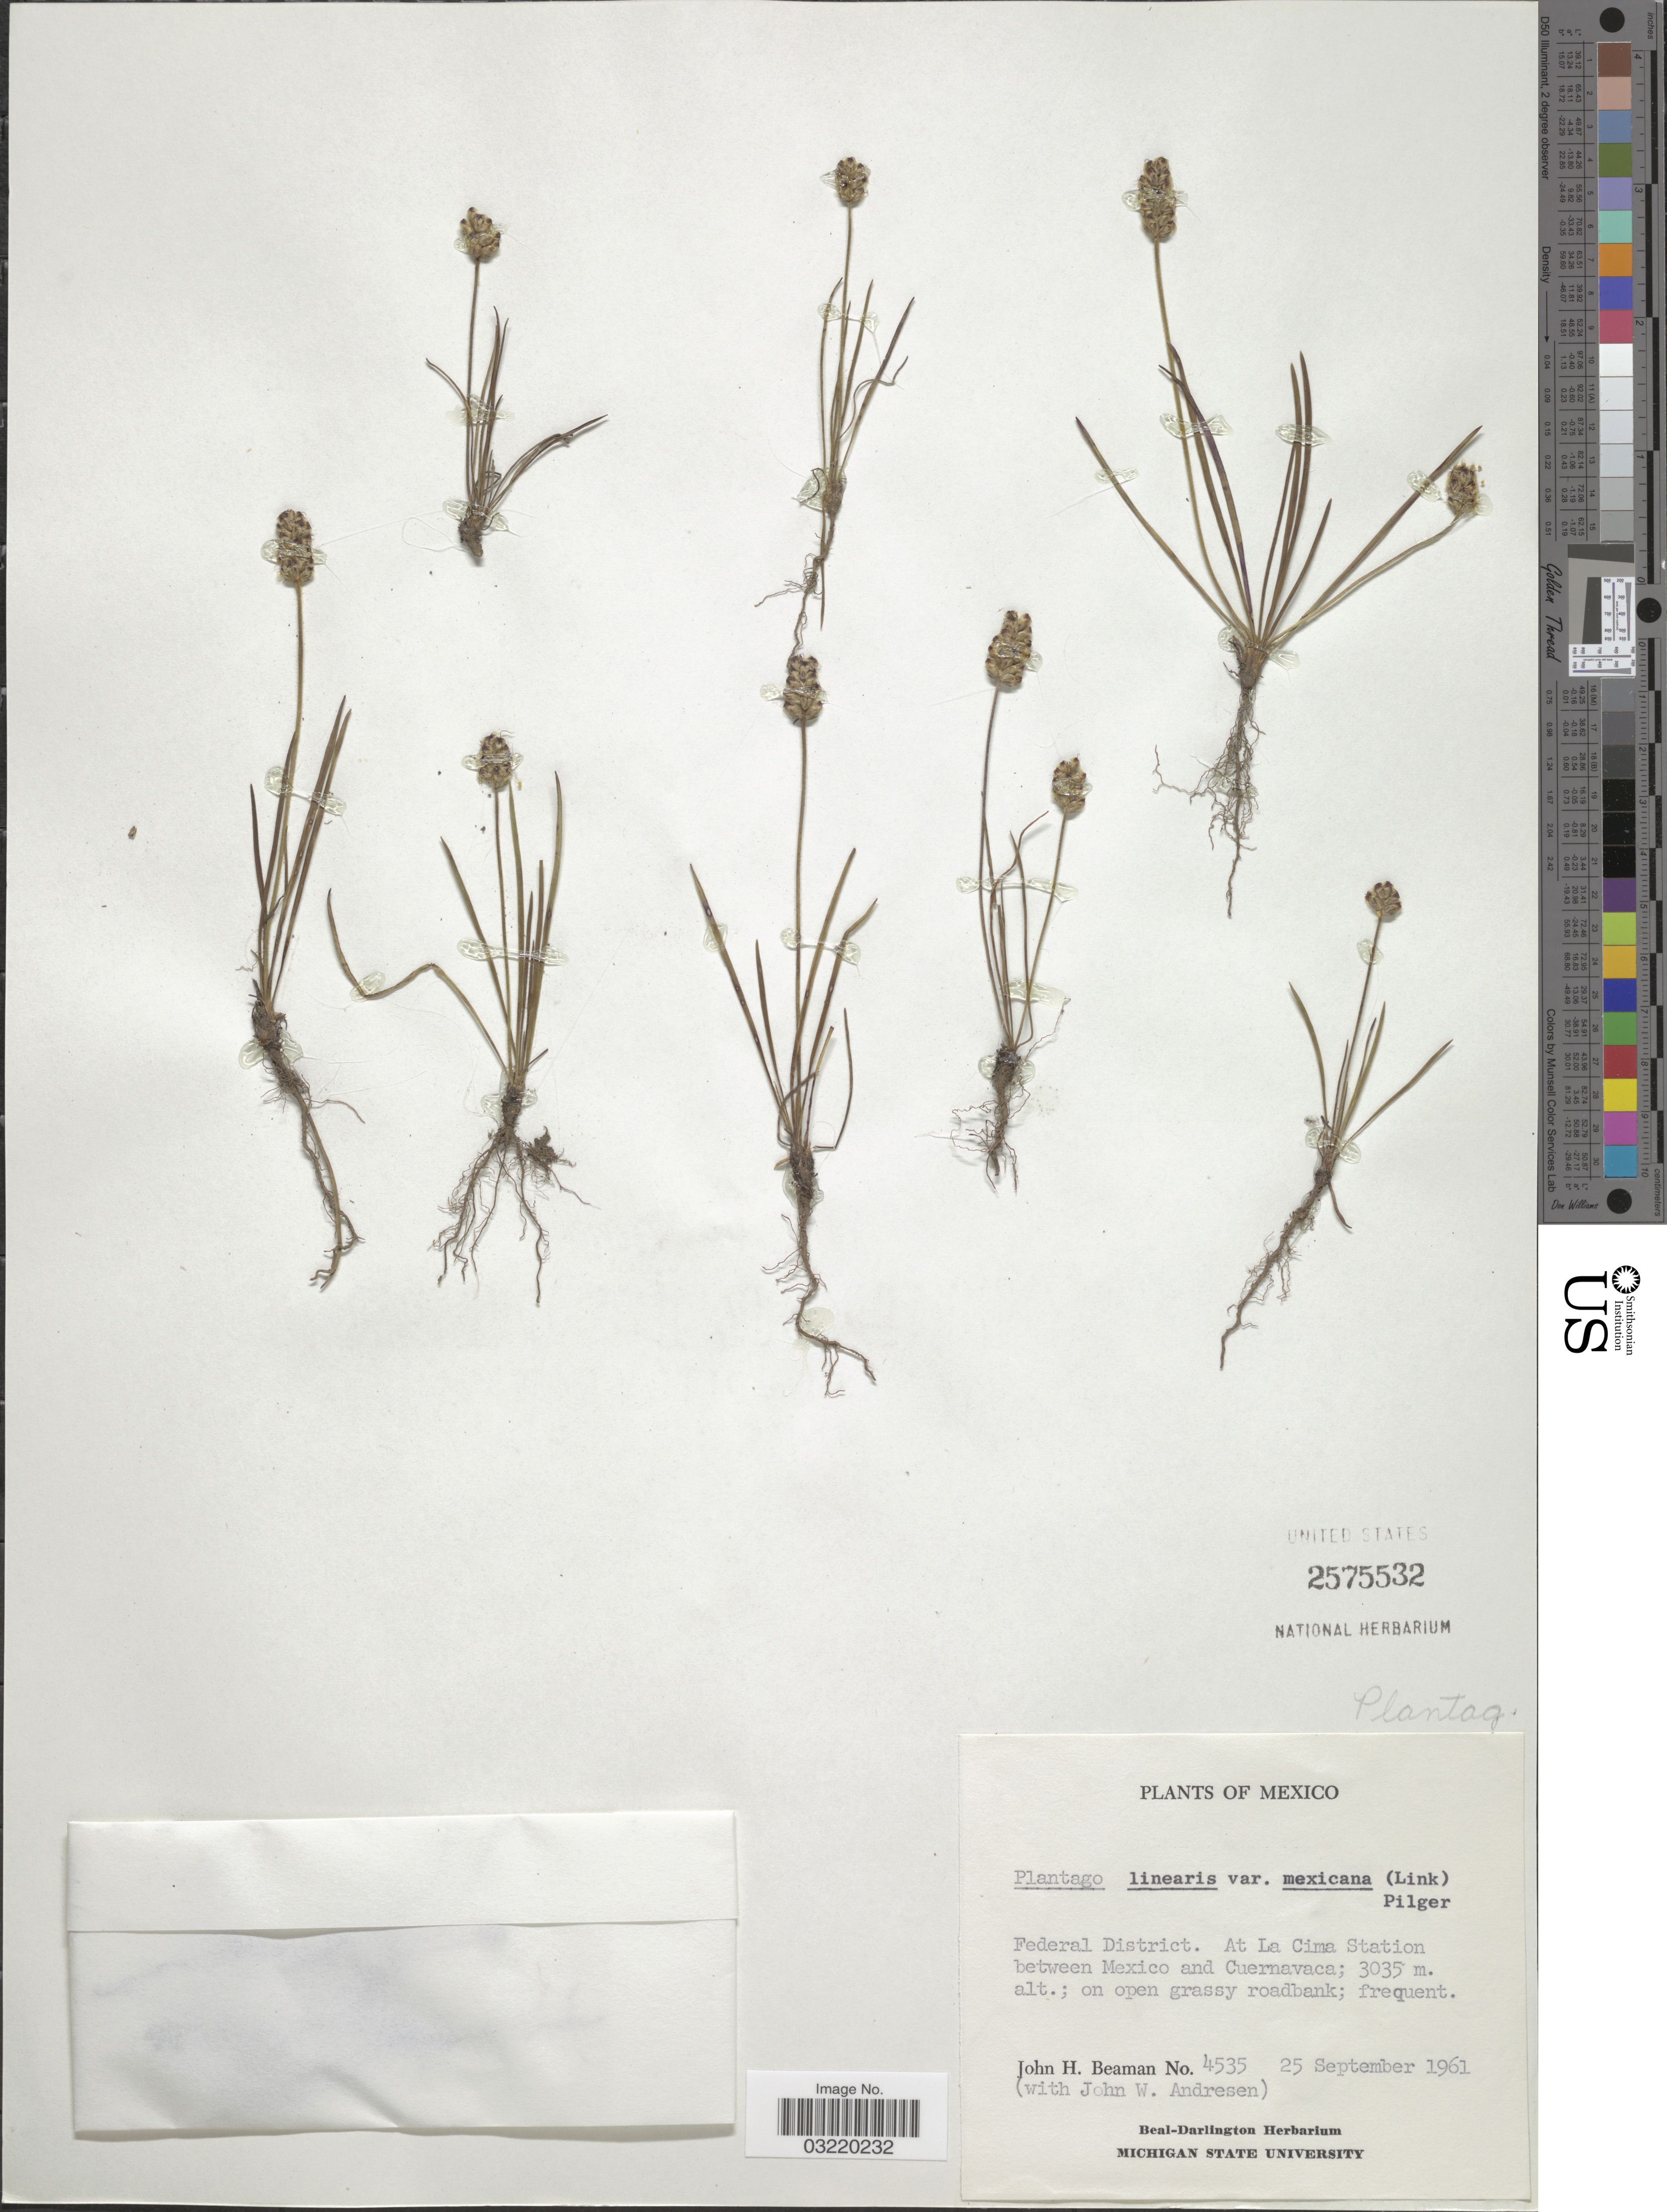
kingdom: Plantae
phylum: Tracheophyta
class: Magnoliopsida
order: Lamiales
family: Plantaginaceae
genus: Plantago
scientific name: Plantago nivea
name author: Kunth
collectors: J. H. Beaman & J. Andrésen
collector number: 4535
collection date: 1961-09-25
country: Mexico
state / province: Distrito Federal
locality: Federal District. At La Cima Station between Mexico and Cuernavaca.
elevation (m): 3035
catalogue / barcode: US 2575532